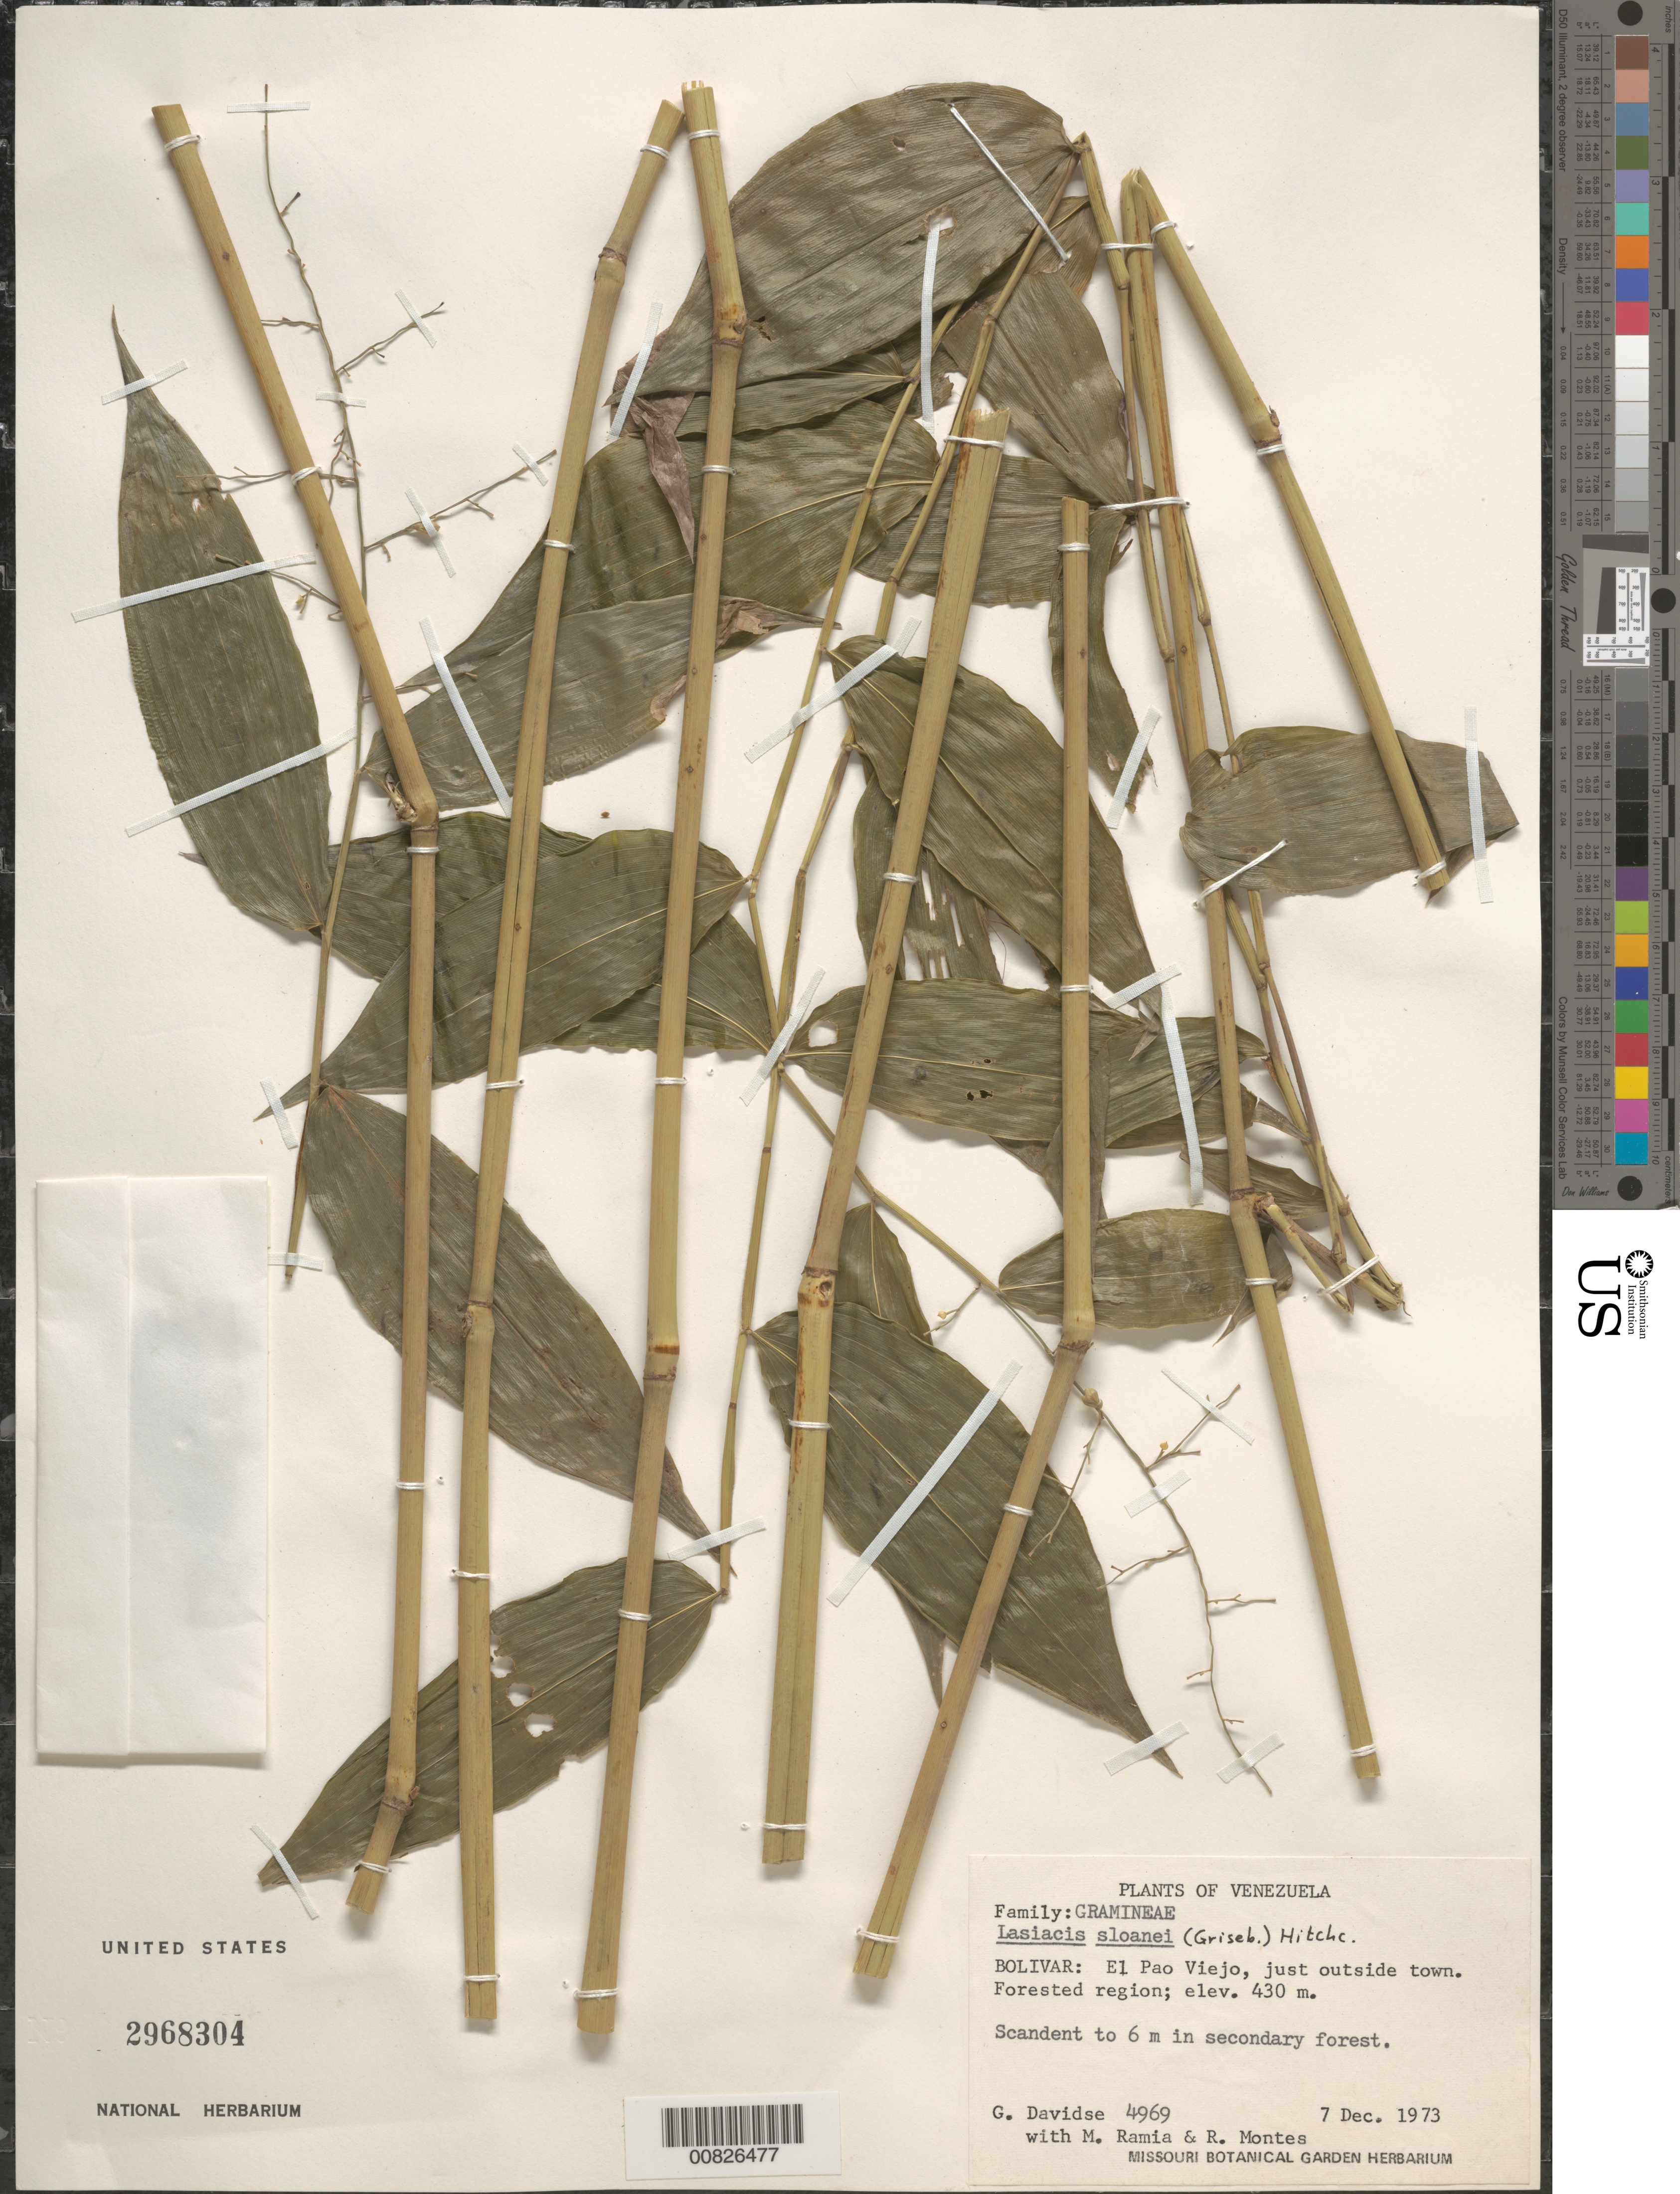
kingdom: Plantae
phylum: Tracheophyta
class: Liliopsida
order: Poales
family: Poaceae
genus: Lasiacis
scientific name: Lasiacis sloanei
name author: (Griseb.) Hitchc.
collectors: G. Davidse, M. Ramia & R. Montes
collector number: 4969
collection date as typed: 7-Dec-73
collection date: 1973-12-07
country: Venezuela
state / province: Bolívar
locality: El Pao Viejo, just outside town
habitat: Forested region; secondary forest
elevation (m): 430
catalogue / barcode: US 2968304